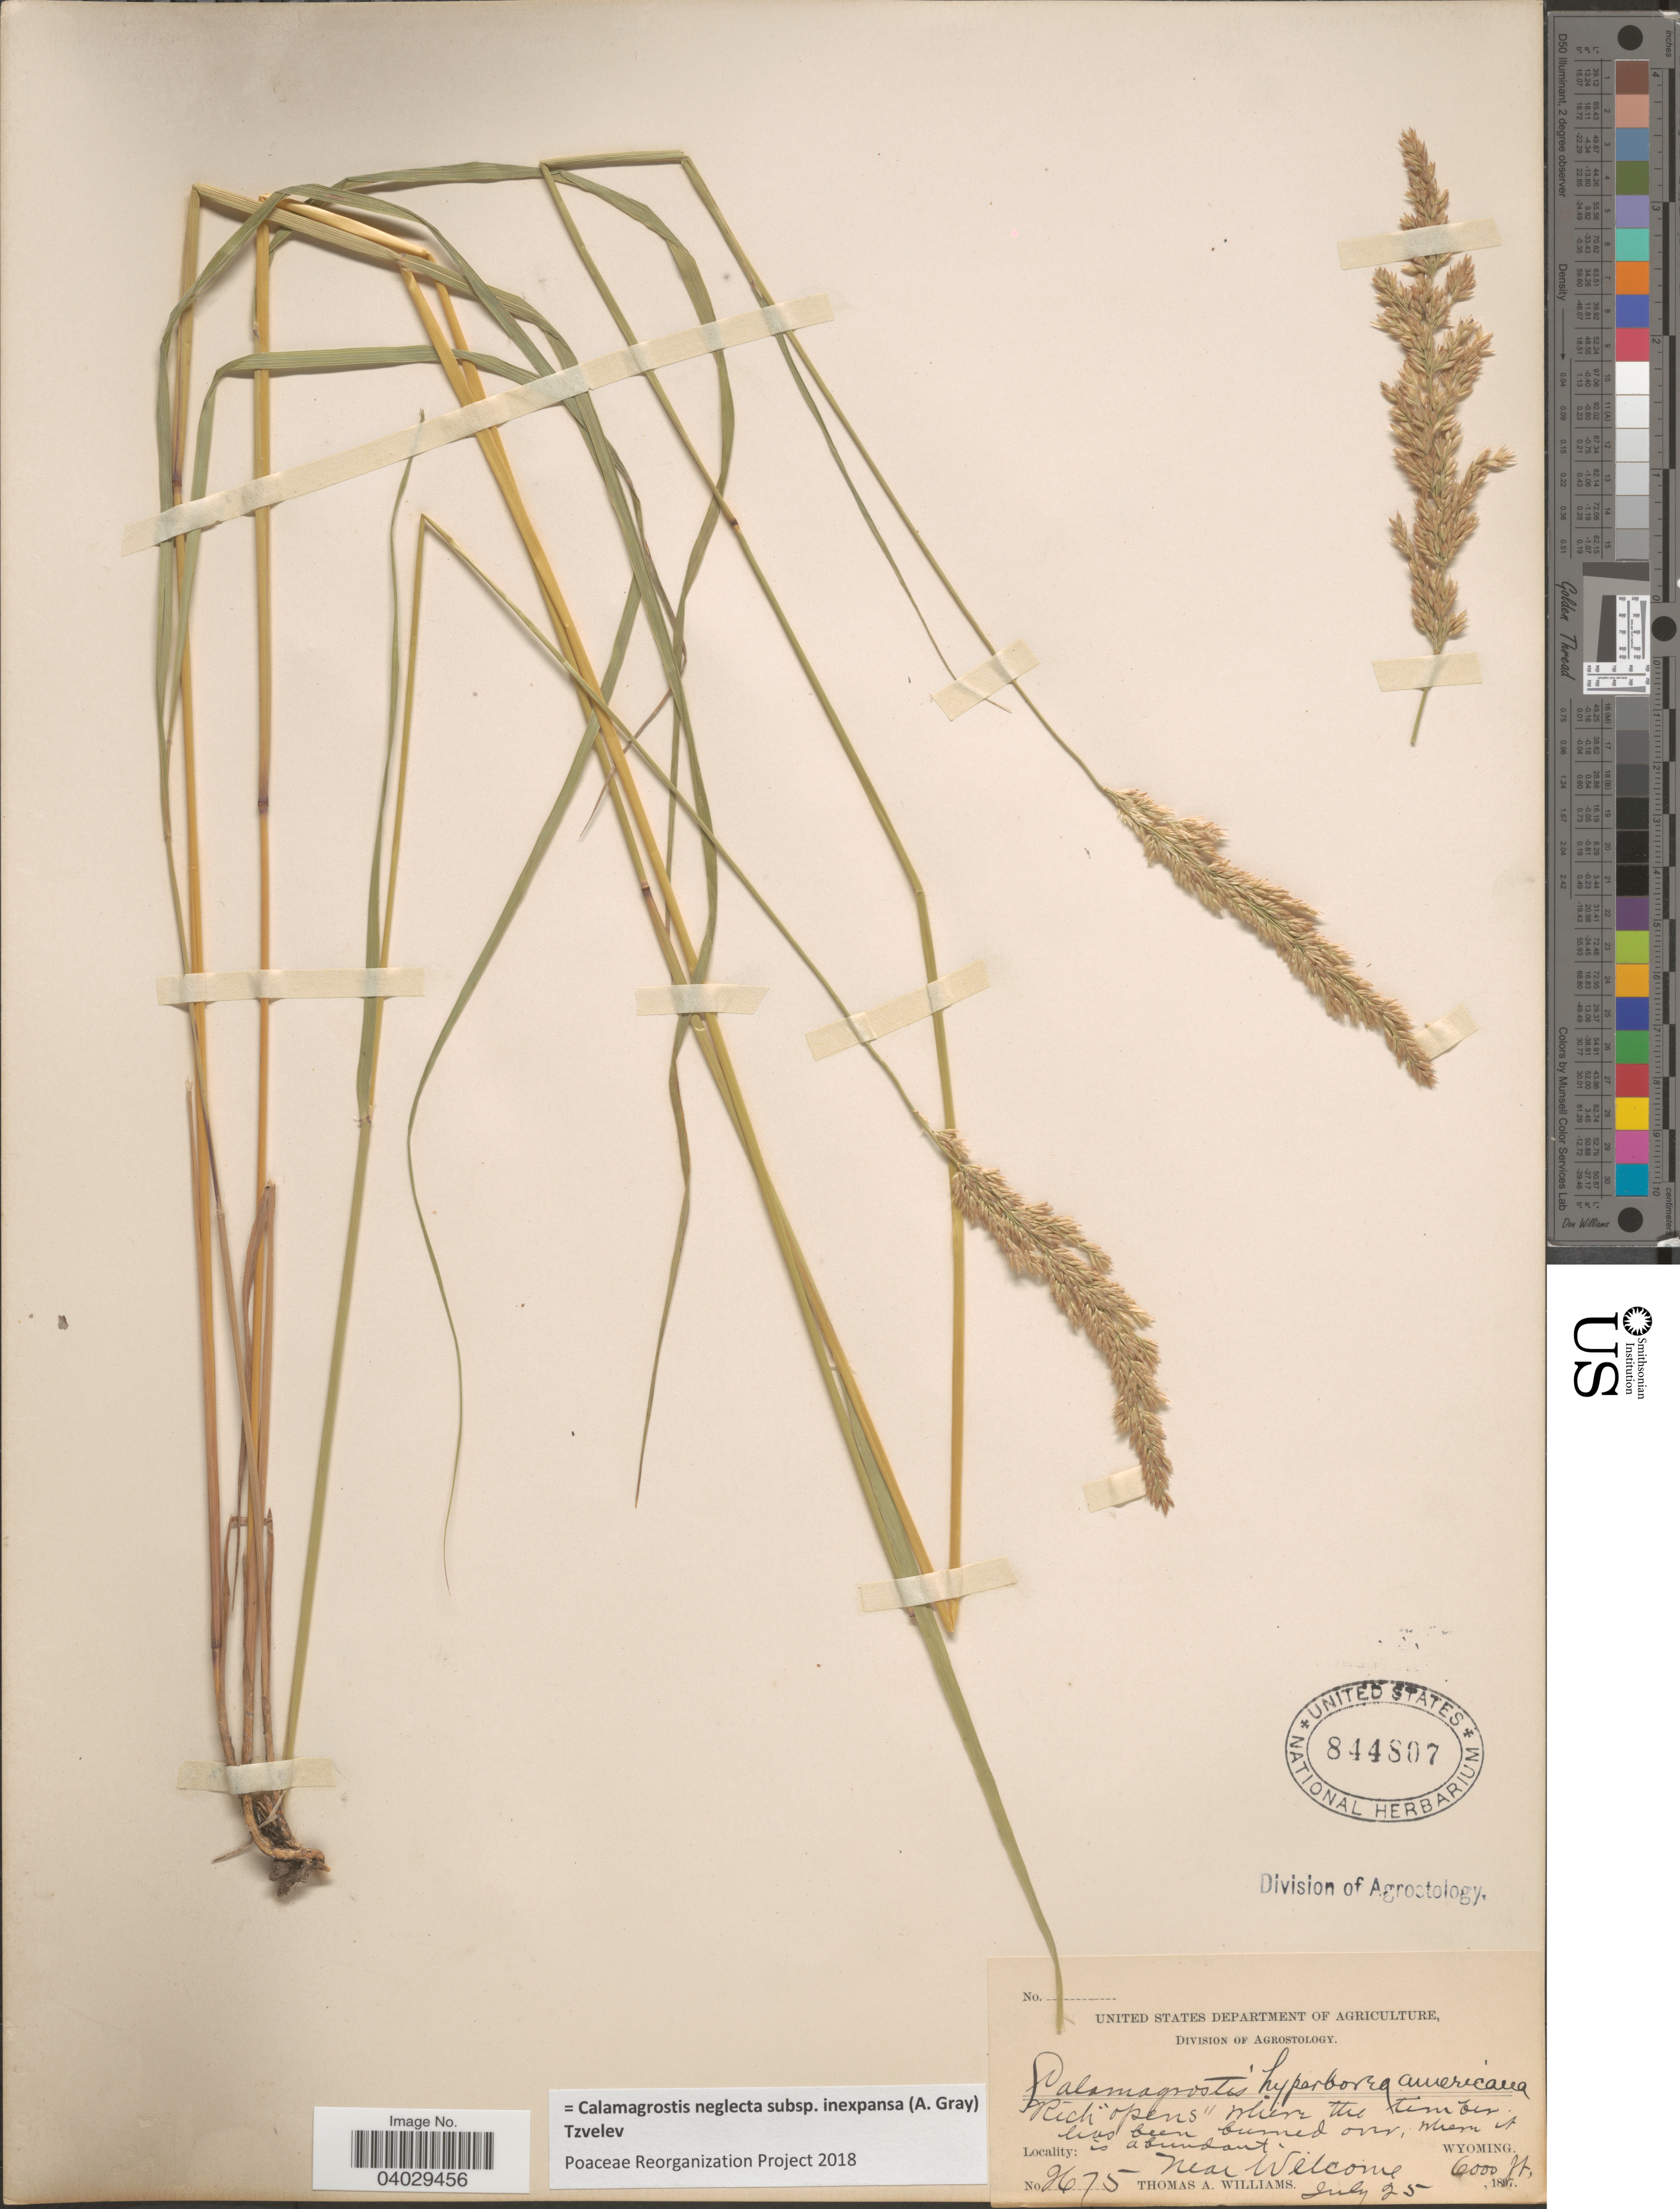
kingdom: Plantae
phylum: Tracheophyta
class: Liliopsida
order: Poales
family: Poaceae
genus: Calamagrostis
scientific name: Calamagrostis neglecta subsp. inexpansa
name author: (A. Gray) Tzvelev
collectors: T. A. Williams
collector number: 2675*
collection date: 1897-07-25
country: United States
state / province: Wyoming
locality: Near Welcome.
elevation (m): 1829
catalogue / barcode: US 844807